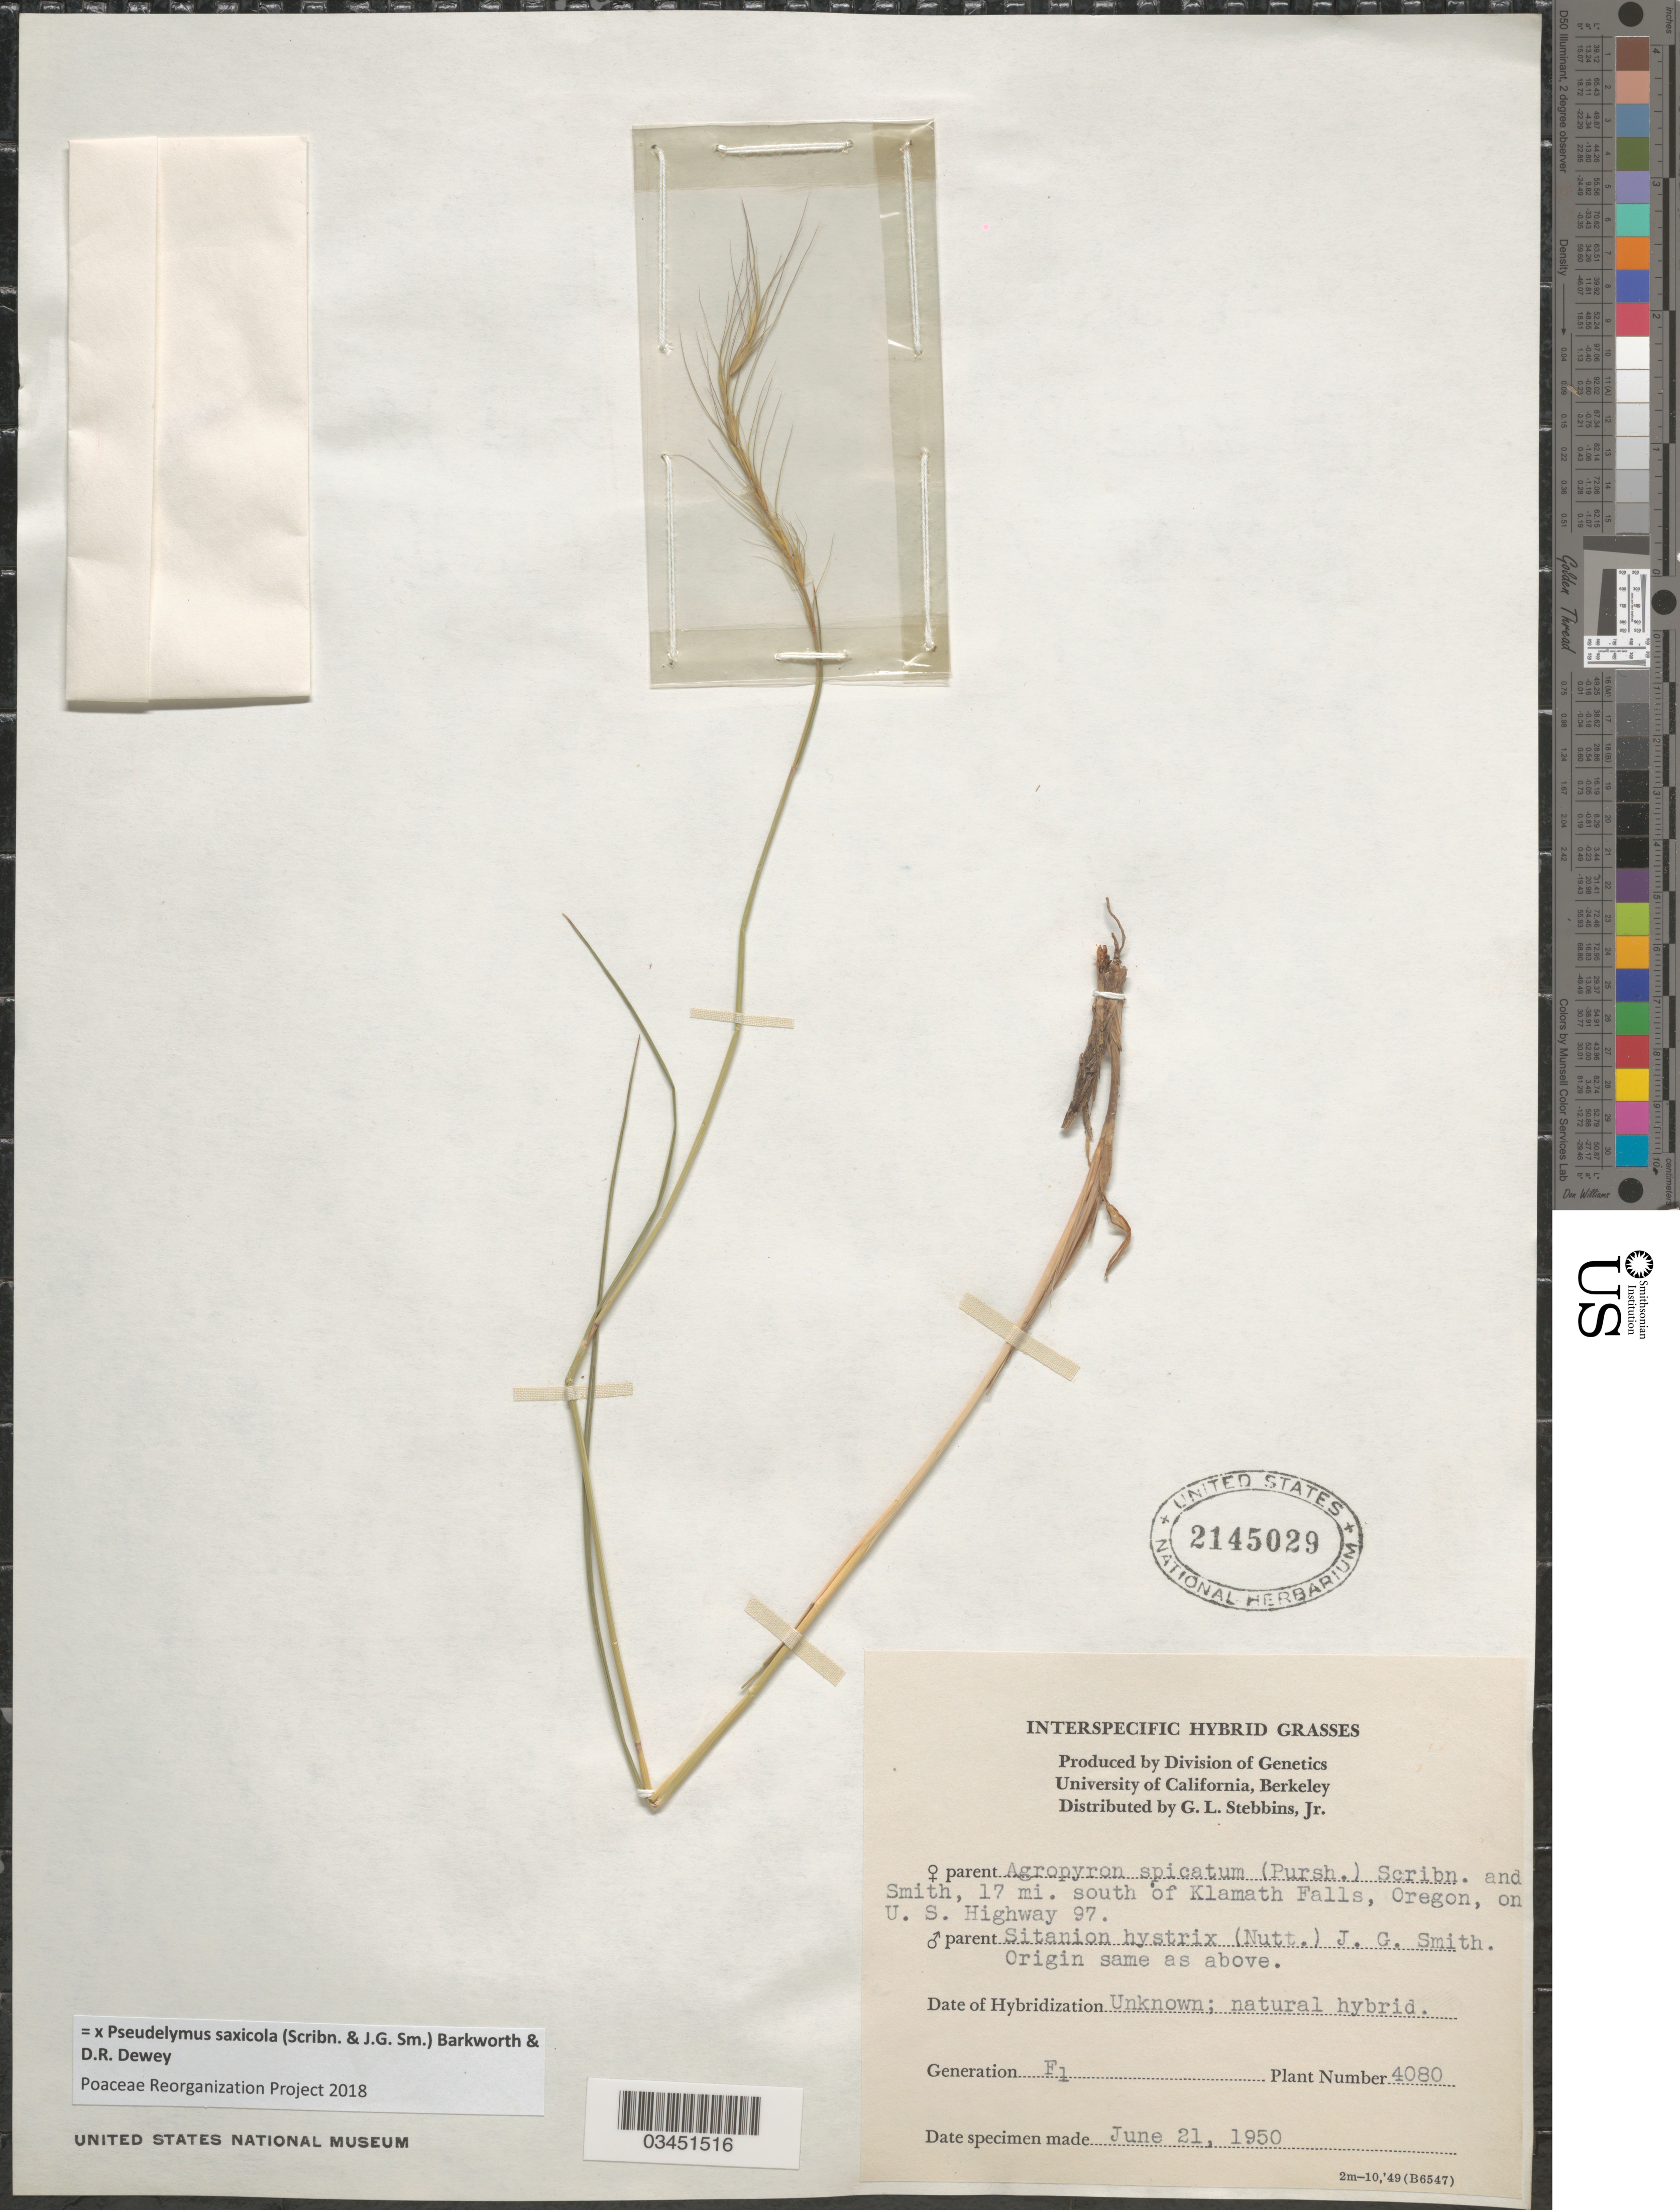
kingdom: Plantae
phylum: Tracheophyta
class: Liliopsida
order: Poales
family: Poaceae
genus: Pseudelymus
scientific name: x Pseudelymus saxicola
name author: (Scribn. & J.G. Sm.) Barkworth & Dewey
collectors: G. L. Stebbins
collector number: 4080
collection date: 1950-06-21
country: United States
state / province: California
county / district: Alameda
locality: University of California, Berkeley.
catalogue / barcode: US 2145029